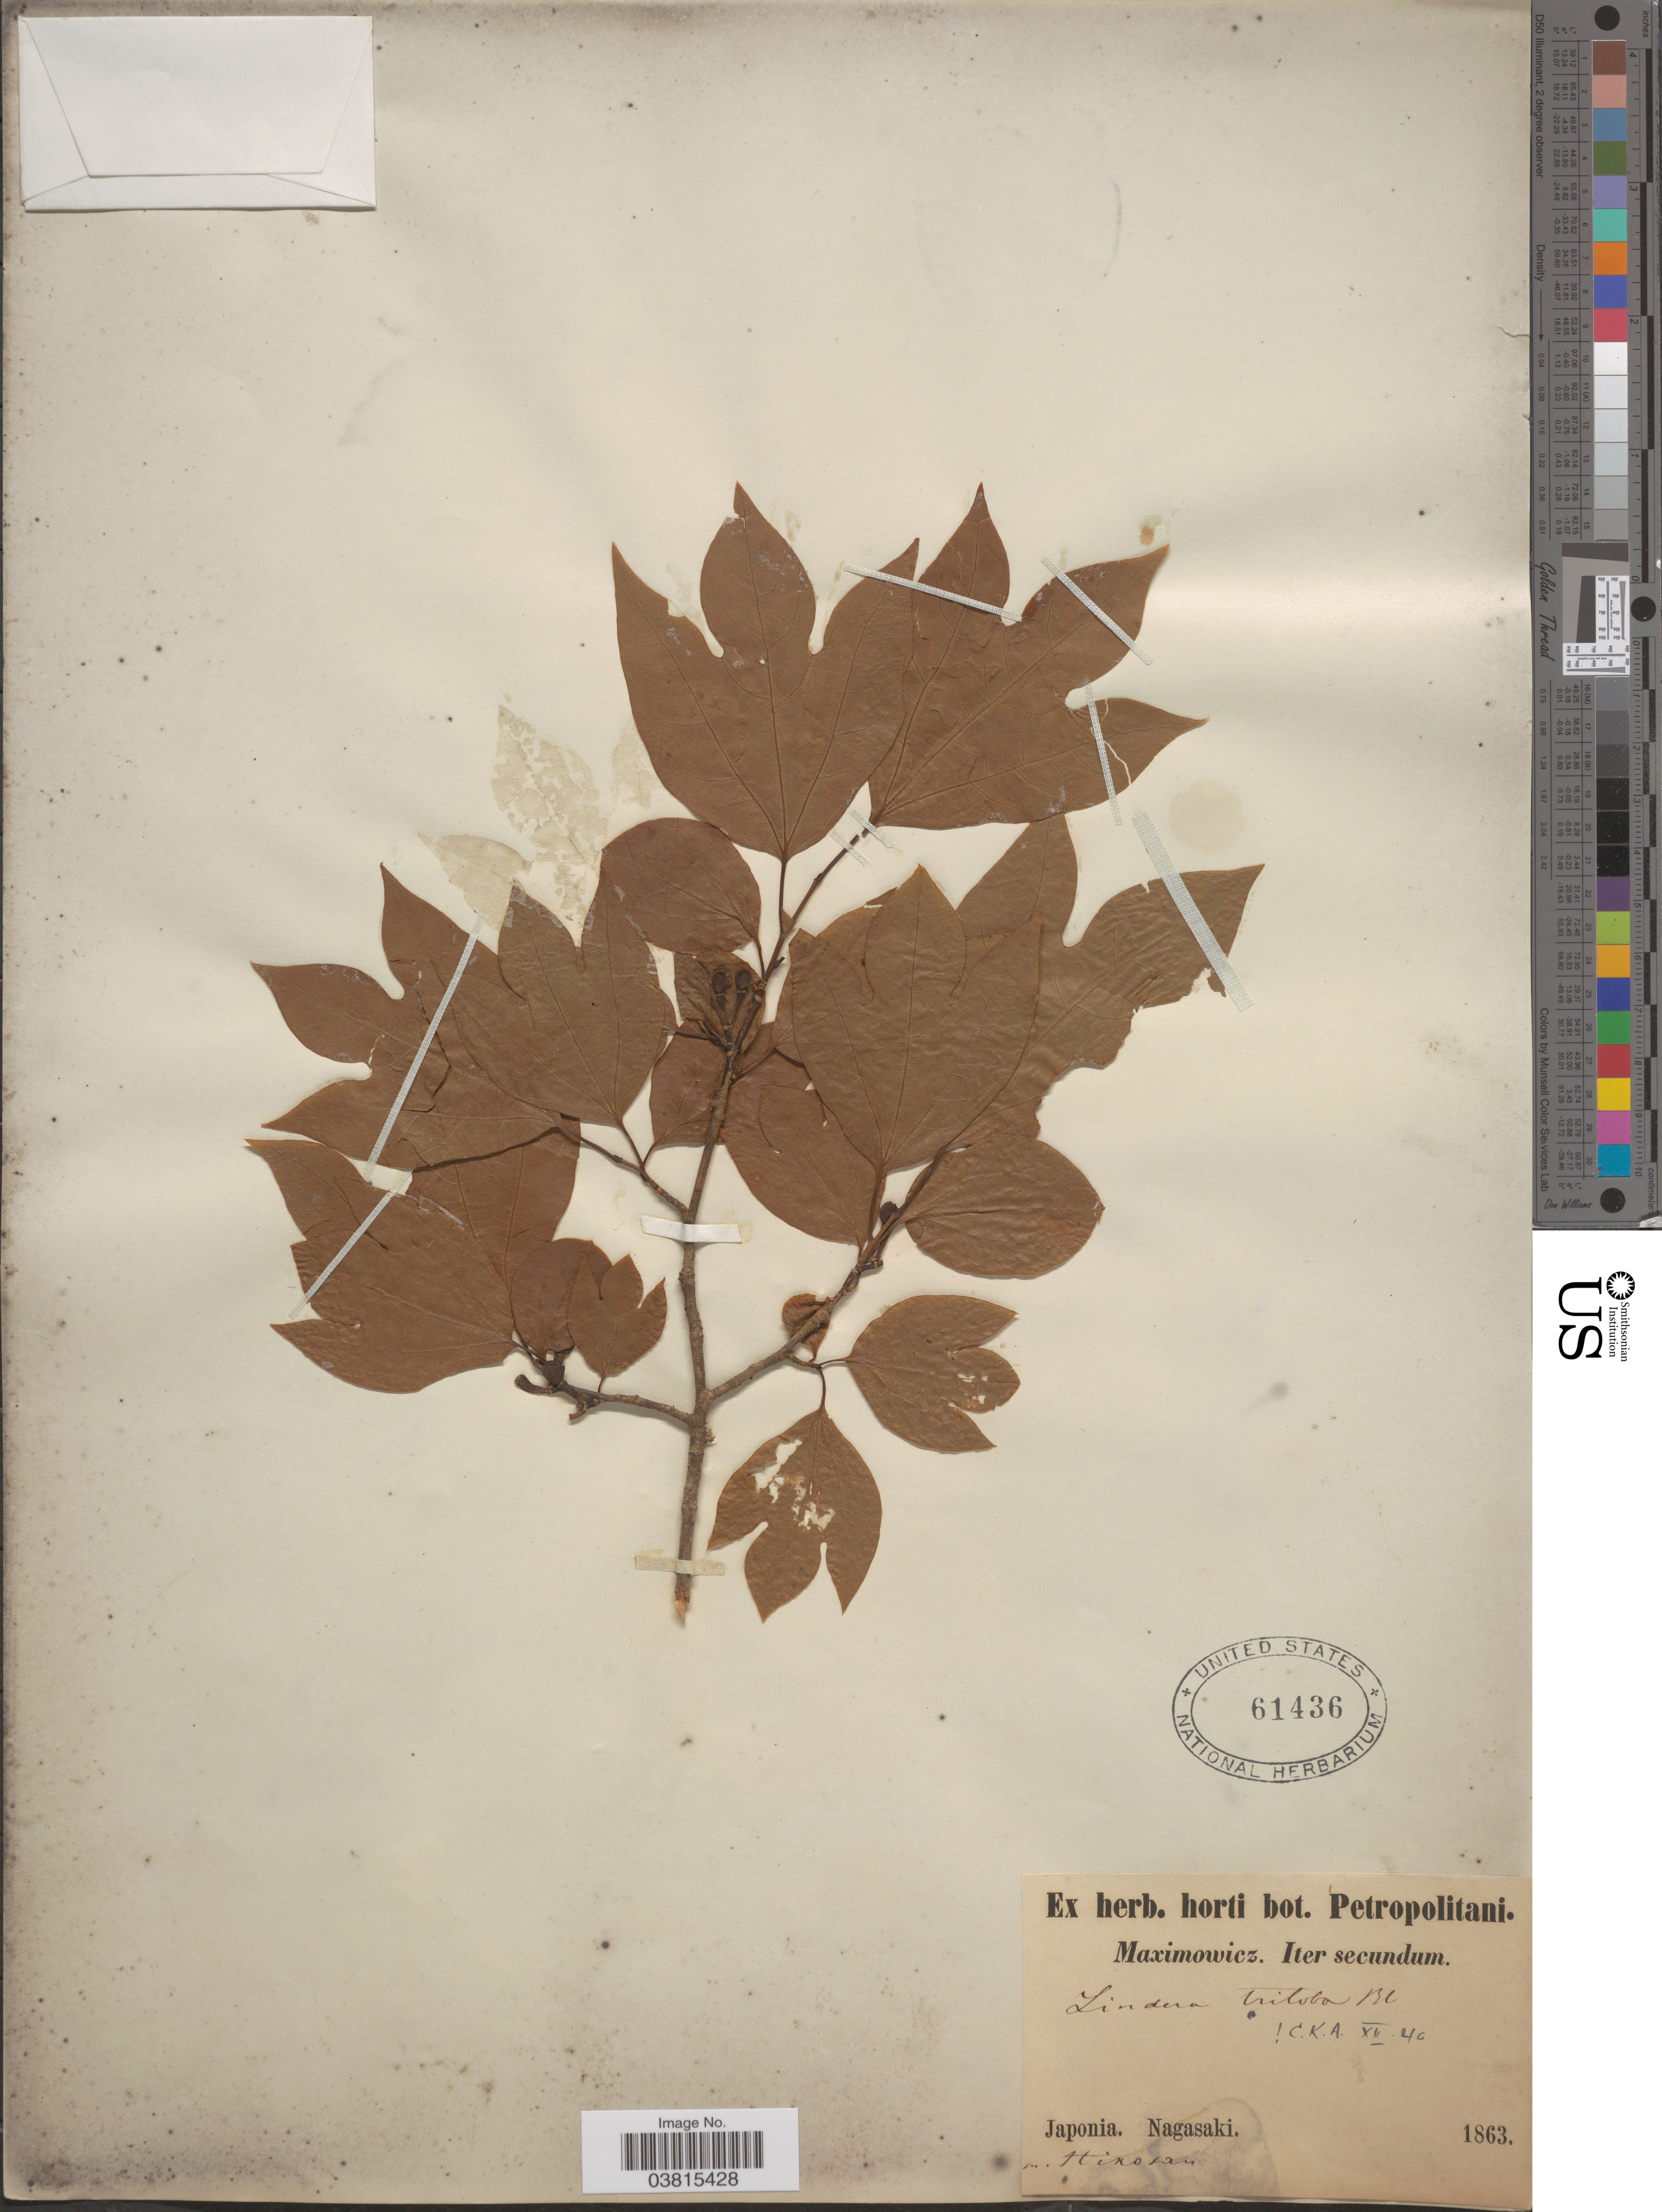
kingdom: Plantae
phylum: Tracheophyta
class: Magnoliopsida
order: Laurales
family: Lauraceae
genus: Lindera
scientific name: Lindera triloba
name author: (Siebold & Zucc.) Blume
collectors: Maximowicz, --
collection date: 1863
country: Japan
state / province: Nagasaki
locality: In Hinosan.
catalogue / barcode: US 61436